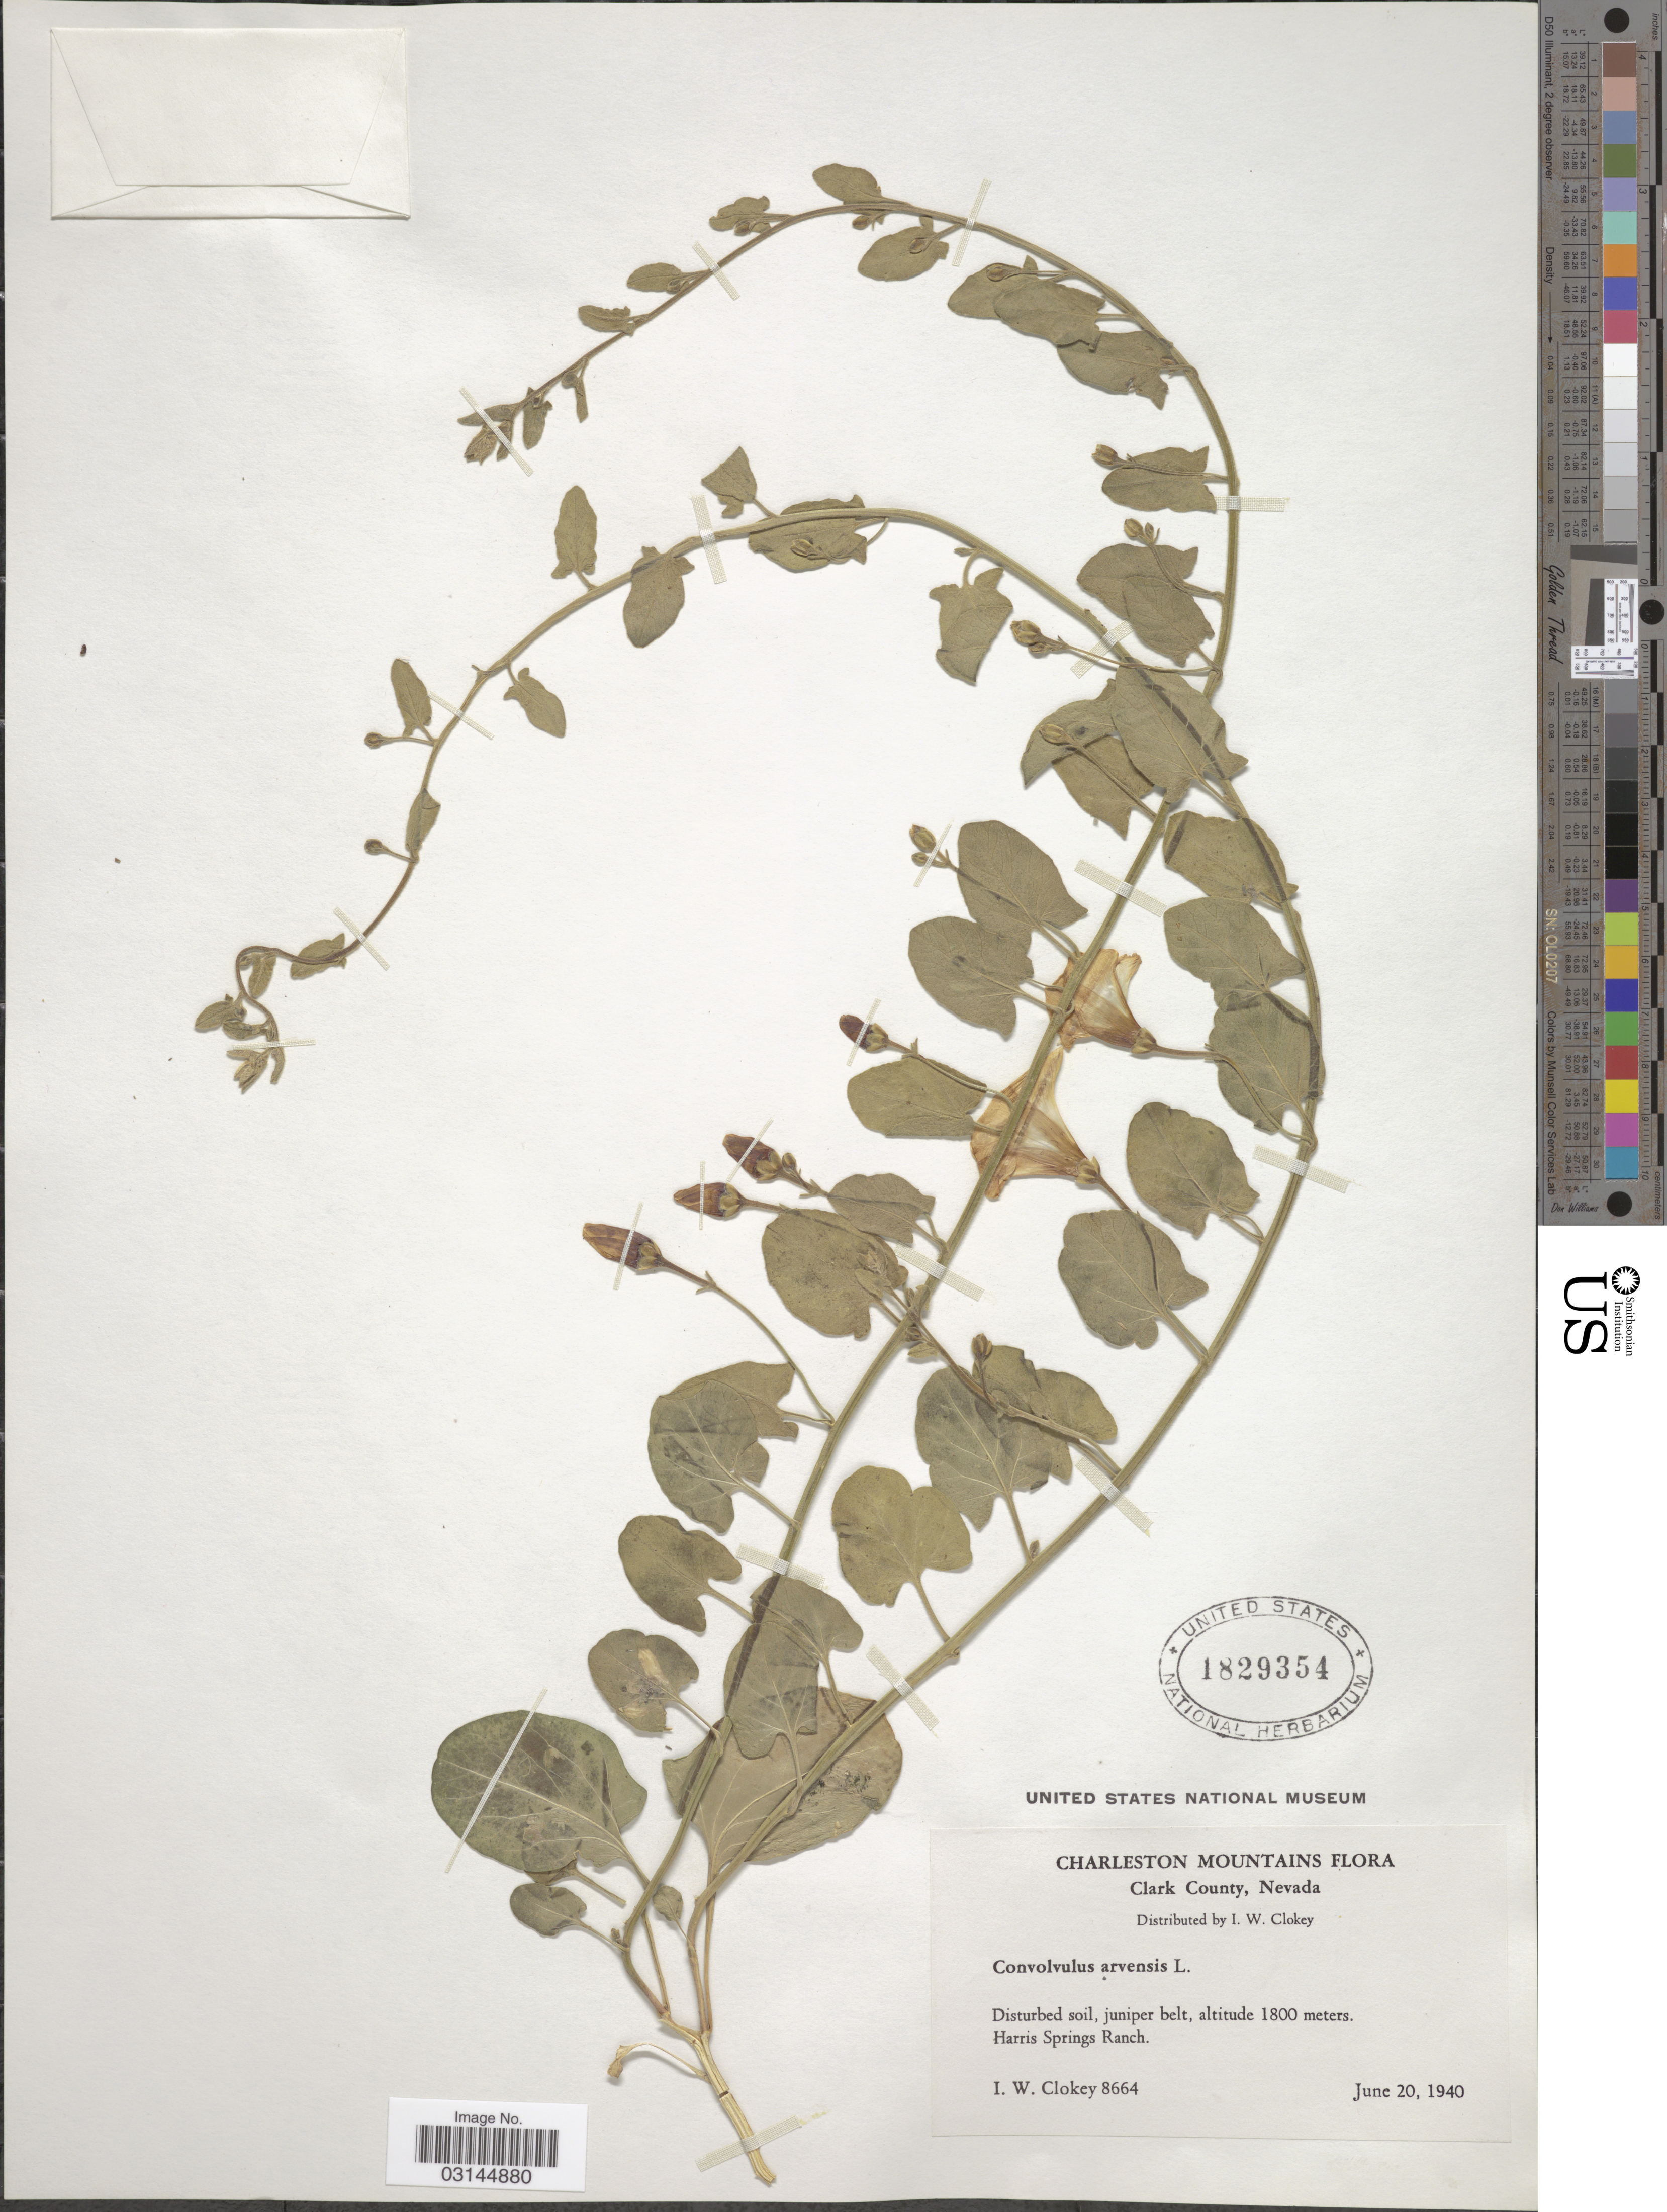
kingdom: Plantae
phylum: Tracheophyta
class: Magnoliopsida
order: Solanales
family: Convolvulaceae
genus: Convolvulus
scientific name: Convolvulus arvensis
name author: L.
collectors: I. W. Clokey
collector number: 8664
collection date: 1940-06-20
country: United States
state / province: Nevada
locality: Charleston Mountains, Clark County, Harris Springs Ranch.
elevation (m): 1800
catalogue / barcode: US 1829354